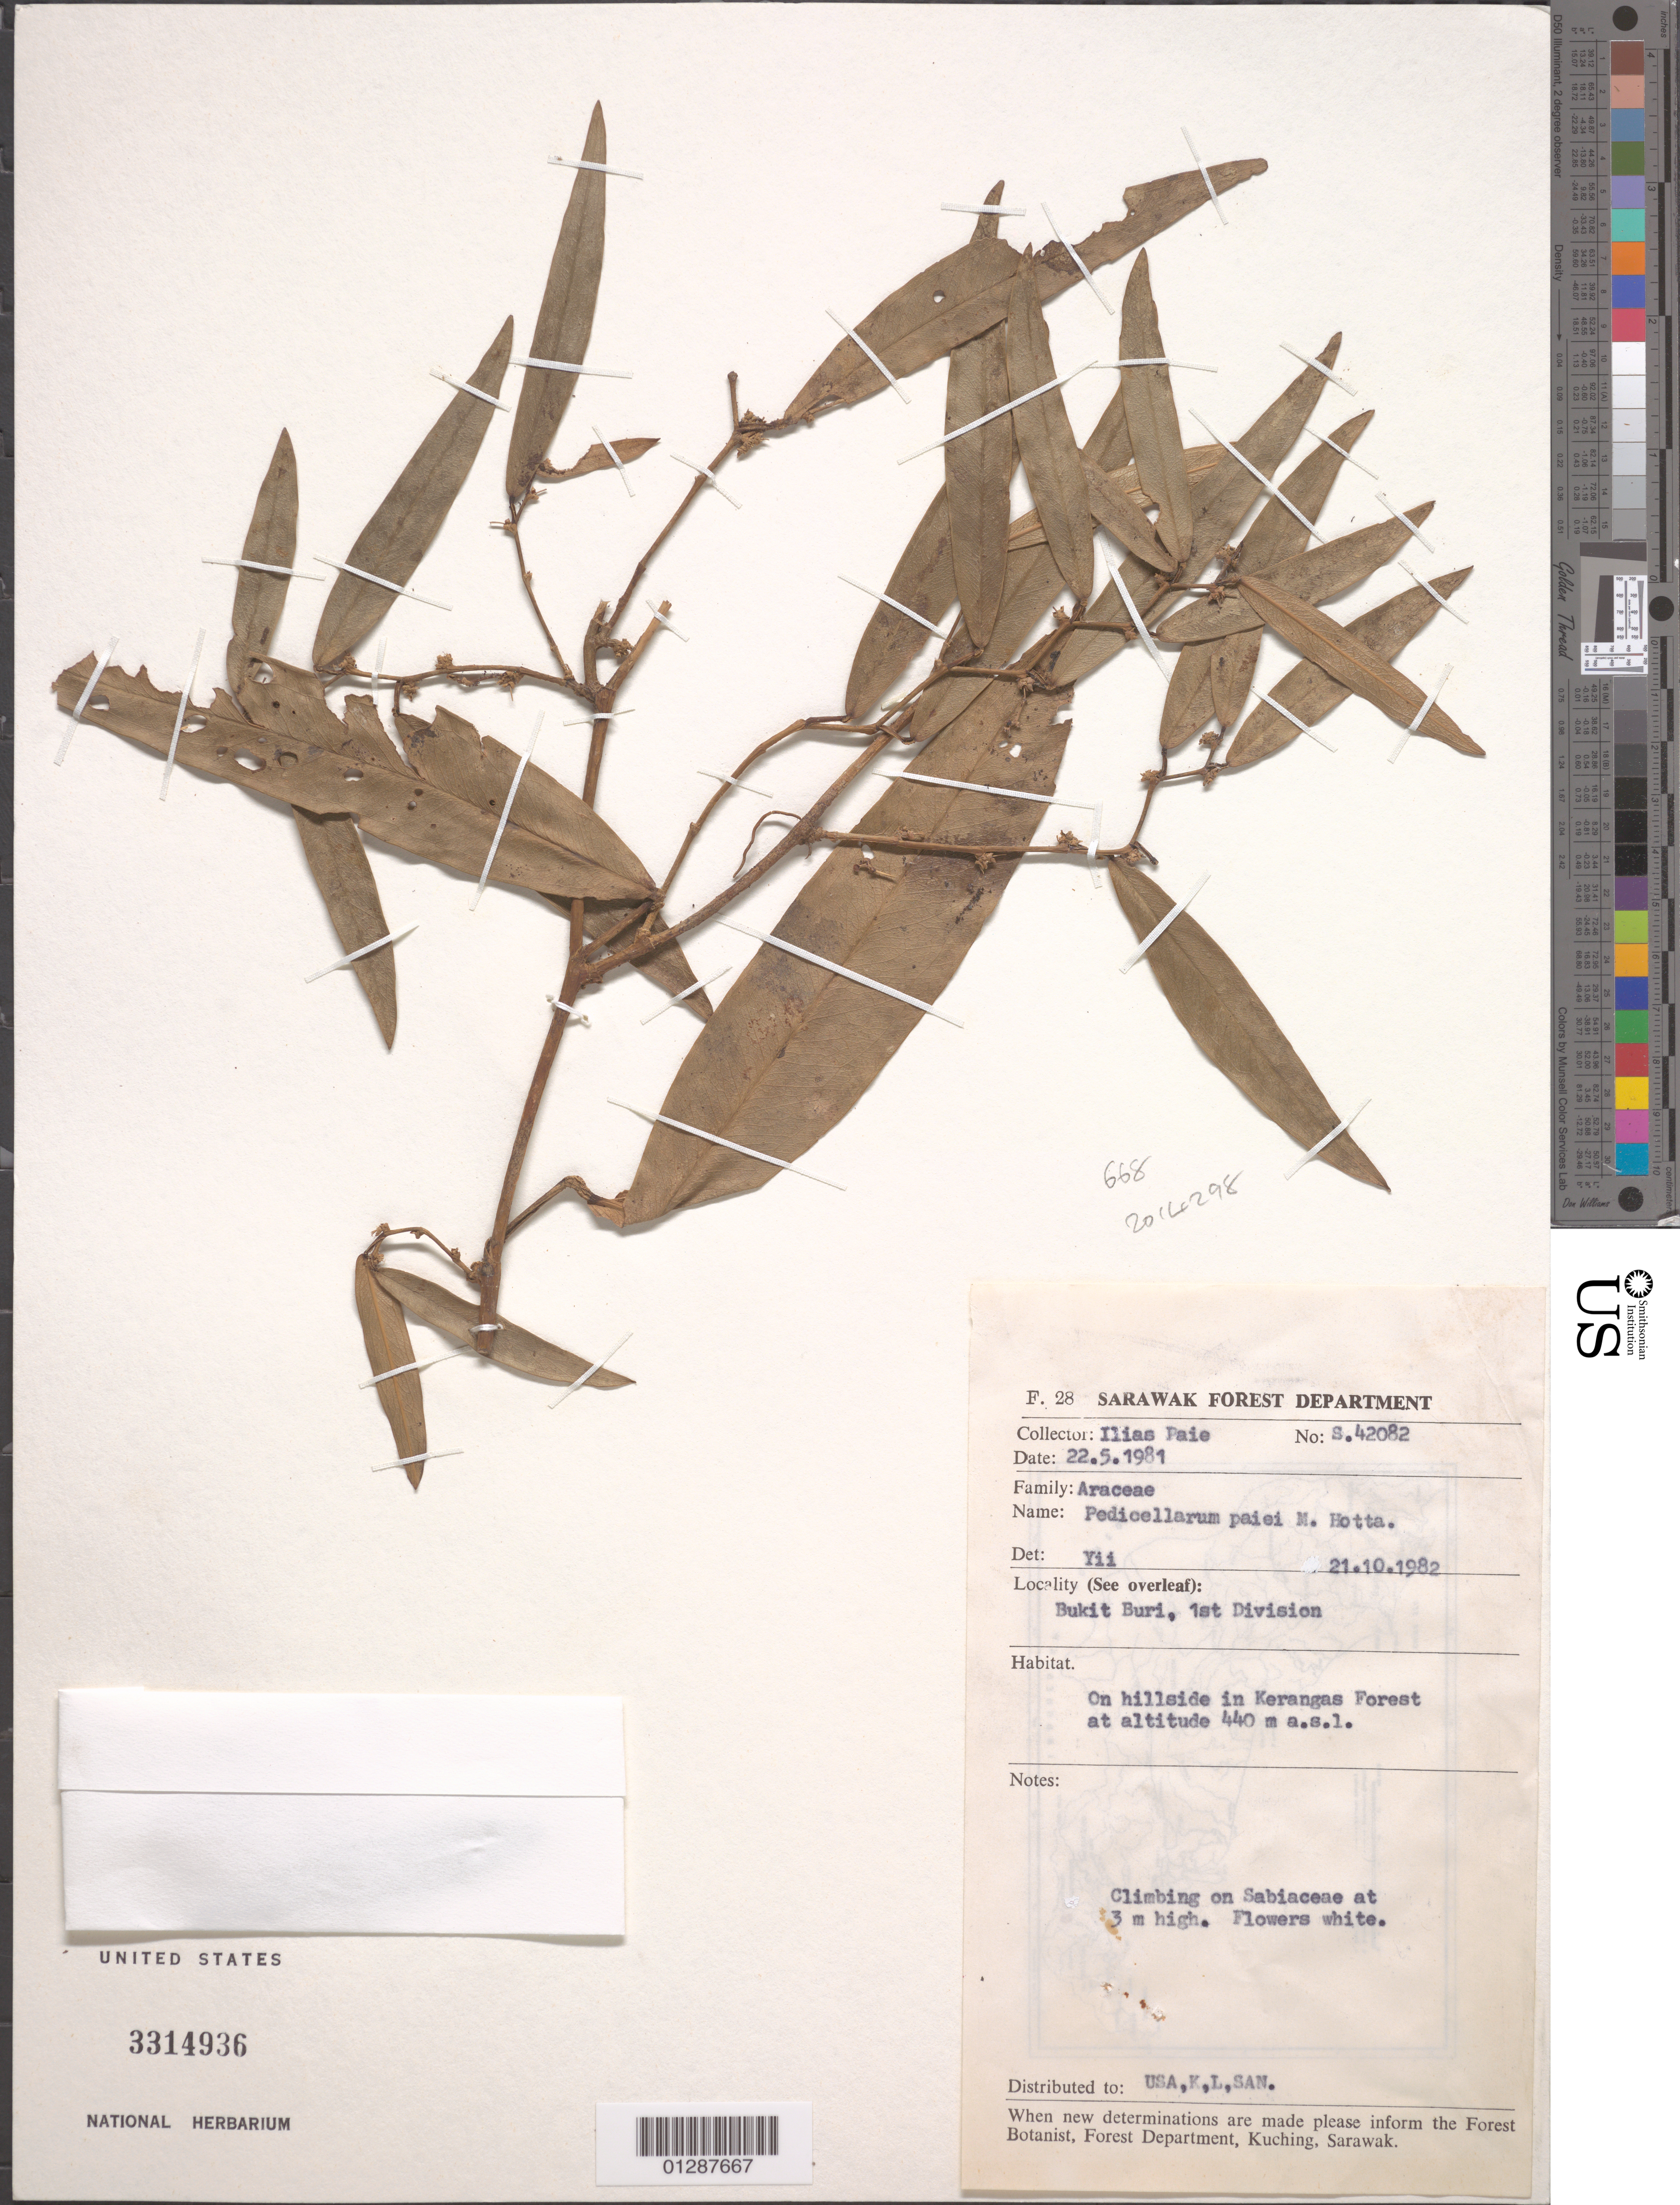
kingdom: Plantae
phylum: Tracheophyta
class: Liliopsida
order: Alismatales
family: Araceae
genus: Pothos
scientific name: Pothos paiei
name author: (Hotta) S.Y. Wong ex A. Hay & P.C. Boyce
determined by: Ma, Zheng Xu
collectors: I. bin Paie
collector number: S 42082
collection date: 1981-05-22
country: Malaysia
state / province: Sarawak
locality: Bukit Buri, 1st Division. On hillside in Kerangas Forest.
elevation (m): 440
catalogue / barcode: US 3314936